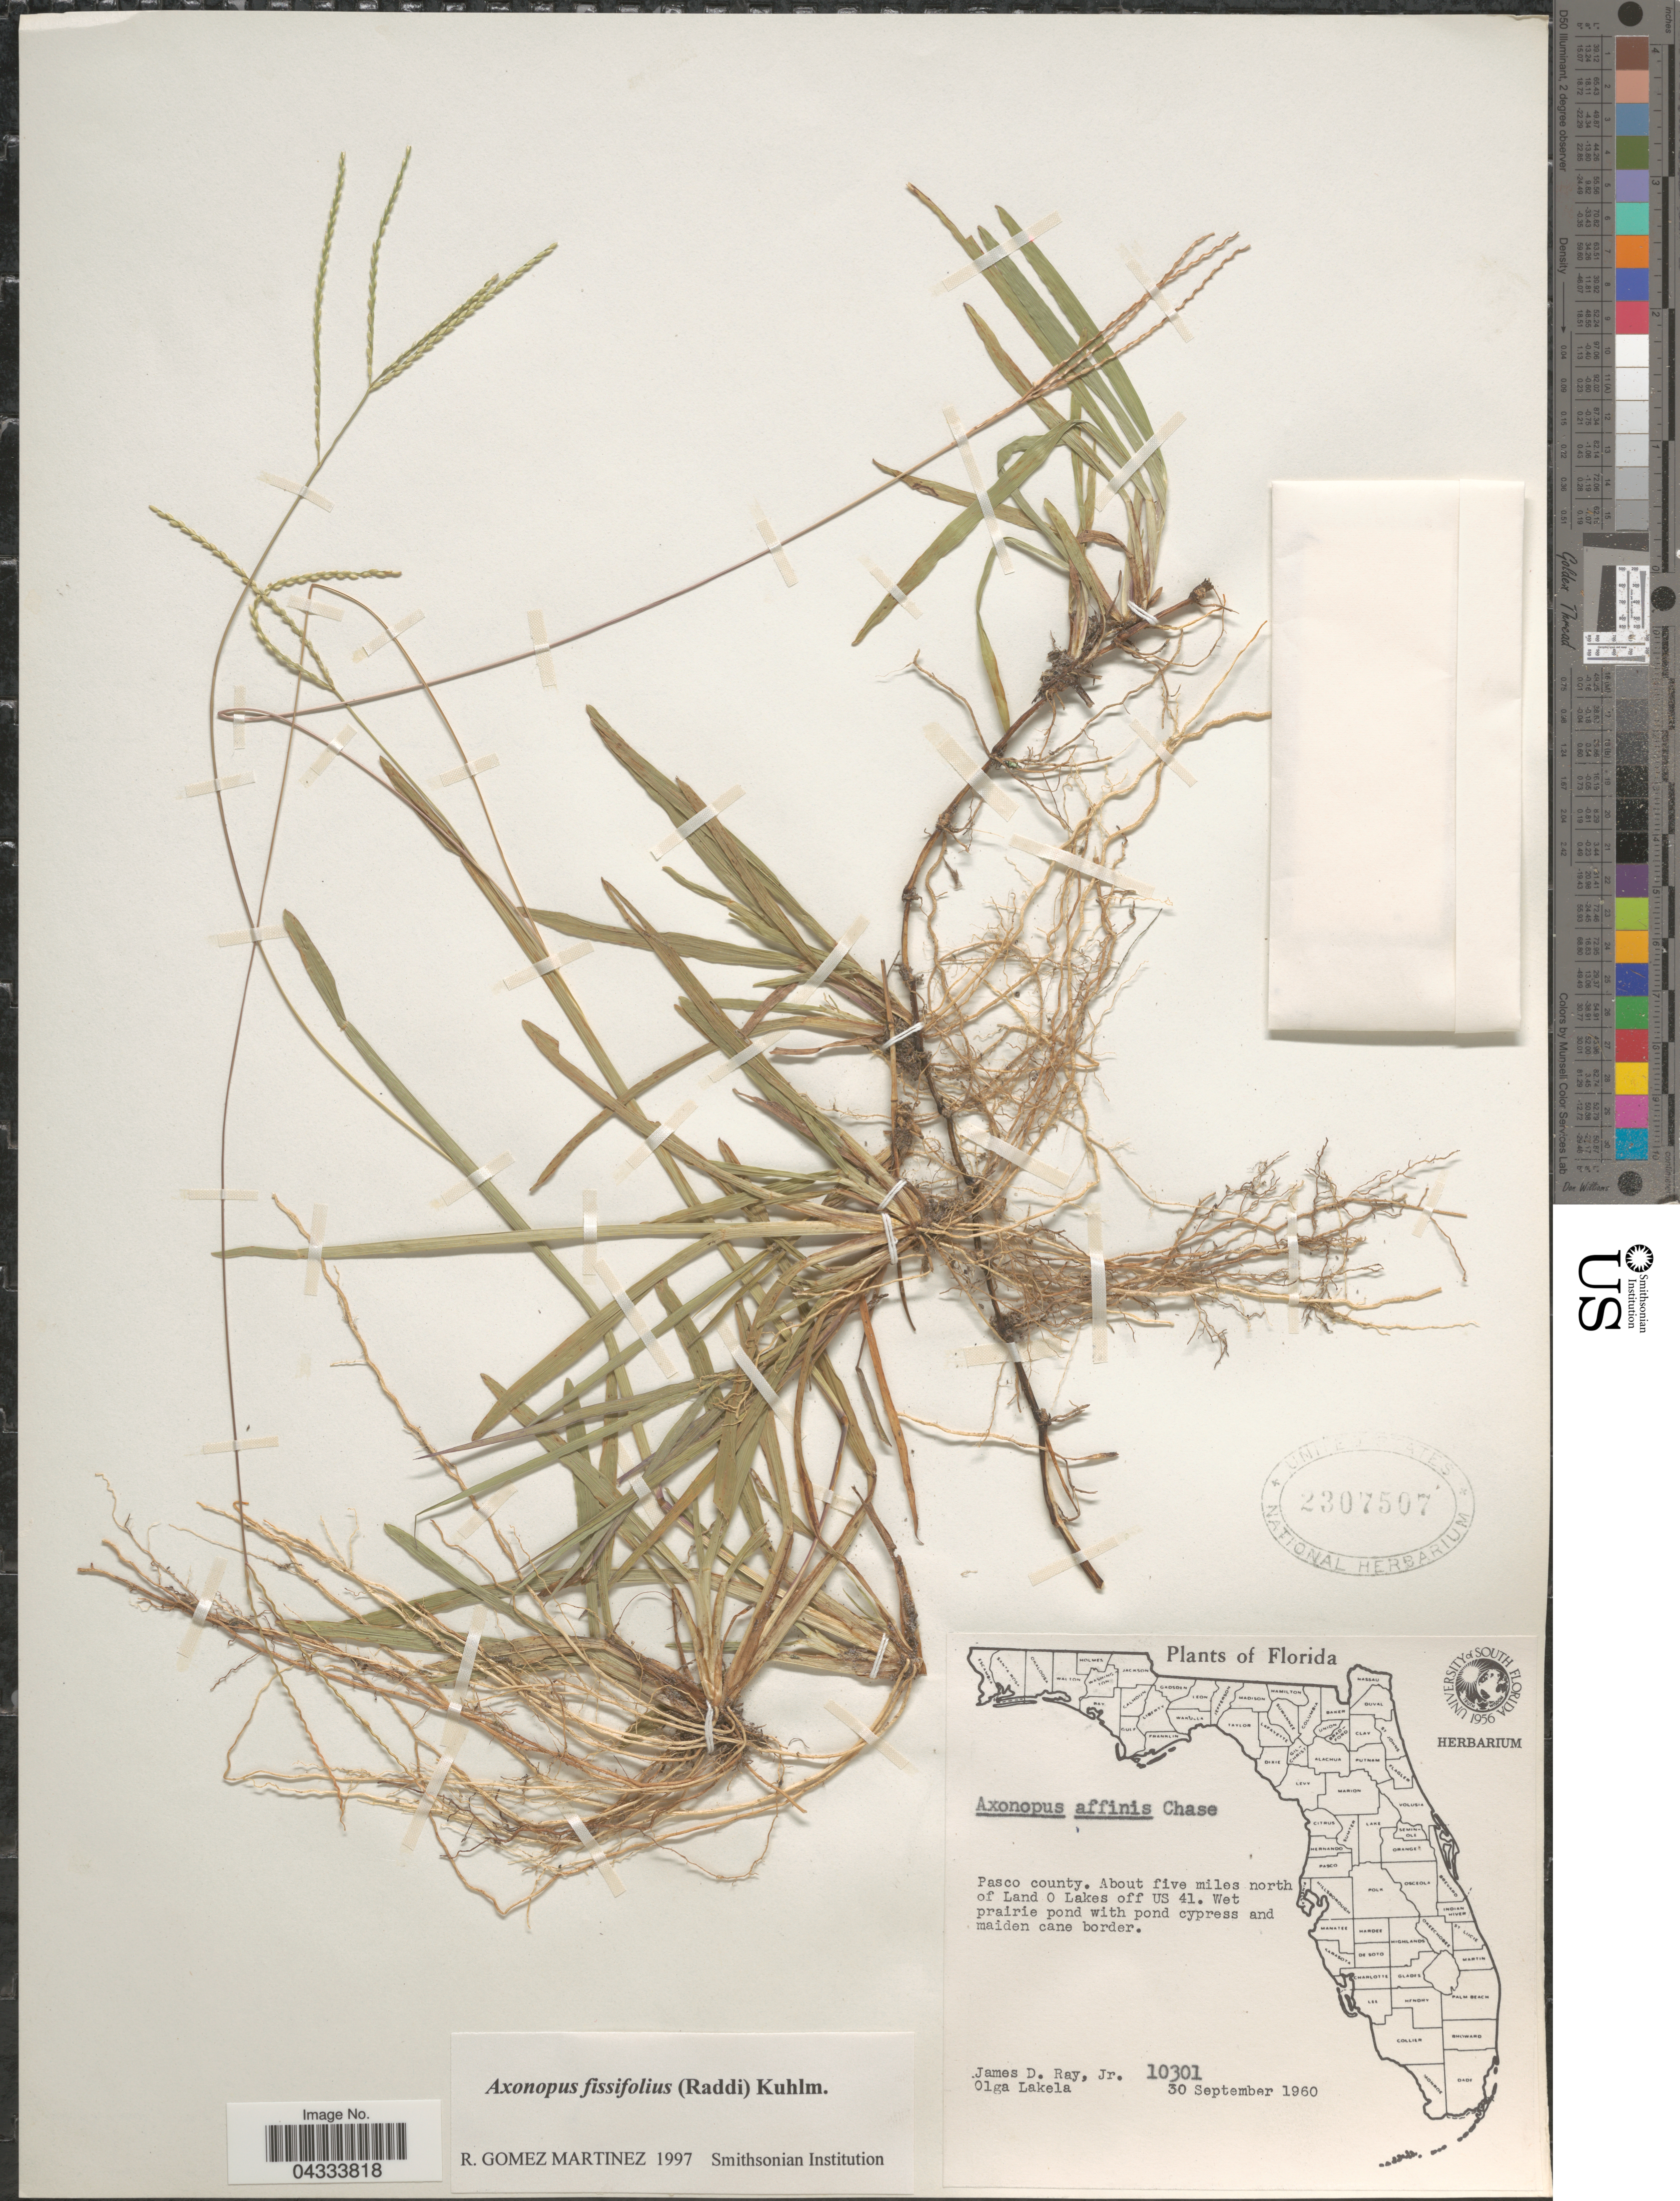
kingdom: Plantae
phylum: Tracheophyta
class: Liliopsida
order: Poales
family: Poaceae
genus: Axonopus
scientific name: Axonopus fissifolius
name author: (Raddi) Kuhlm.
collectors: J. D. Ray Jr. & O. K. Lakela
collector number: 10301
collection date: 1960-09-30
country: United States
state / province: Florida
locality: Pasco county. About five miles north of Land O Lakes off US 41.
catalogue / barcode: US 2307507